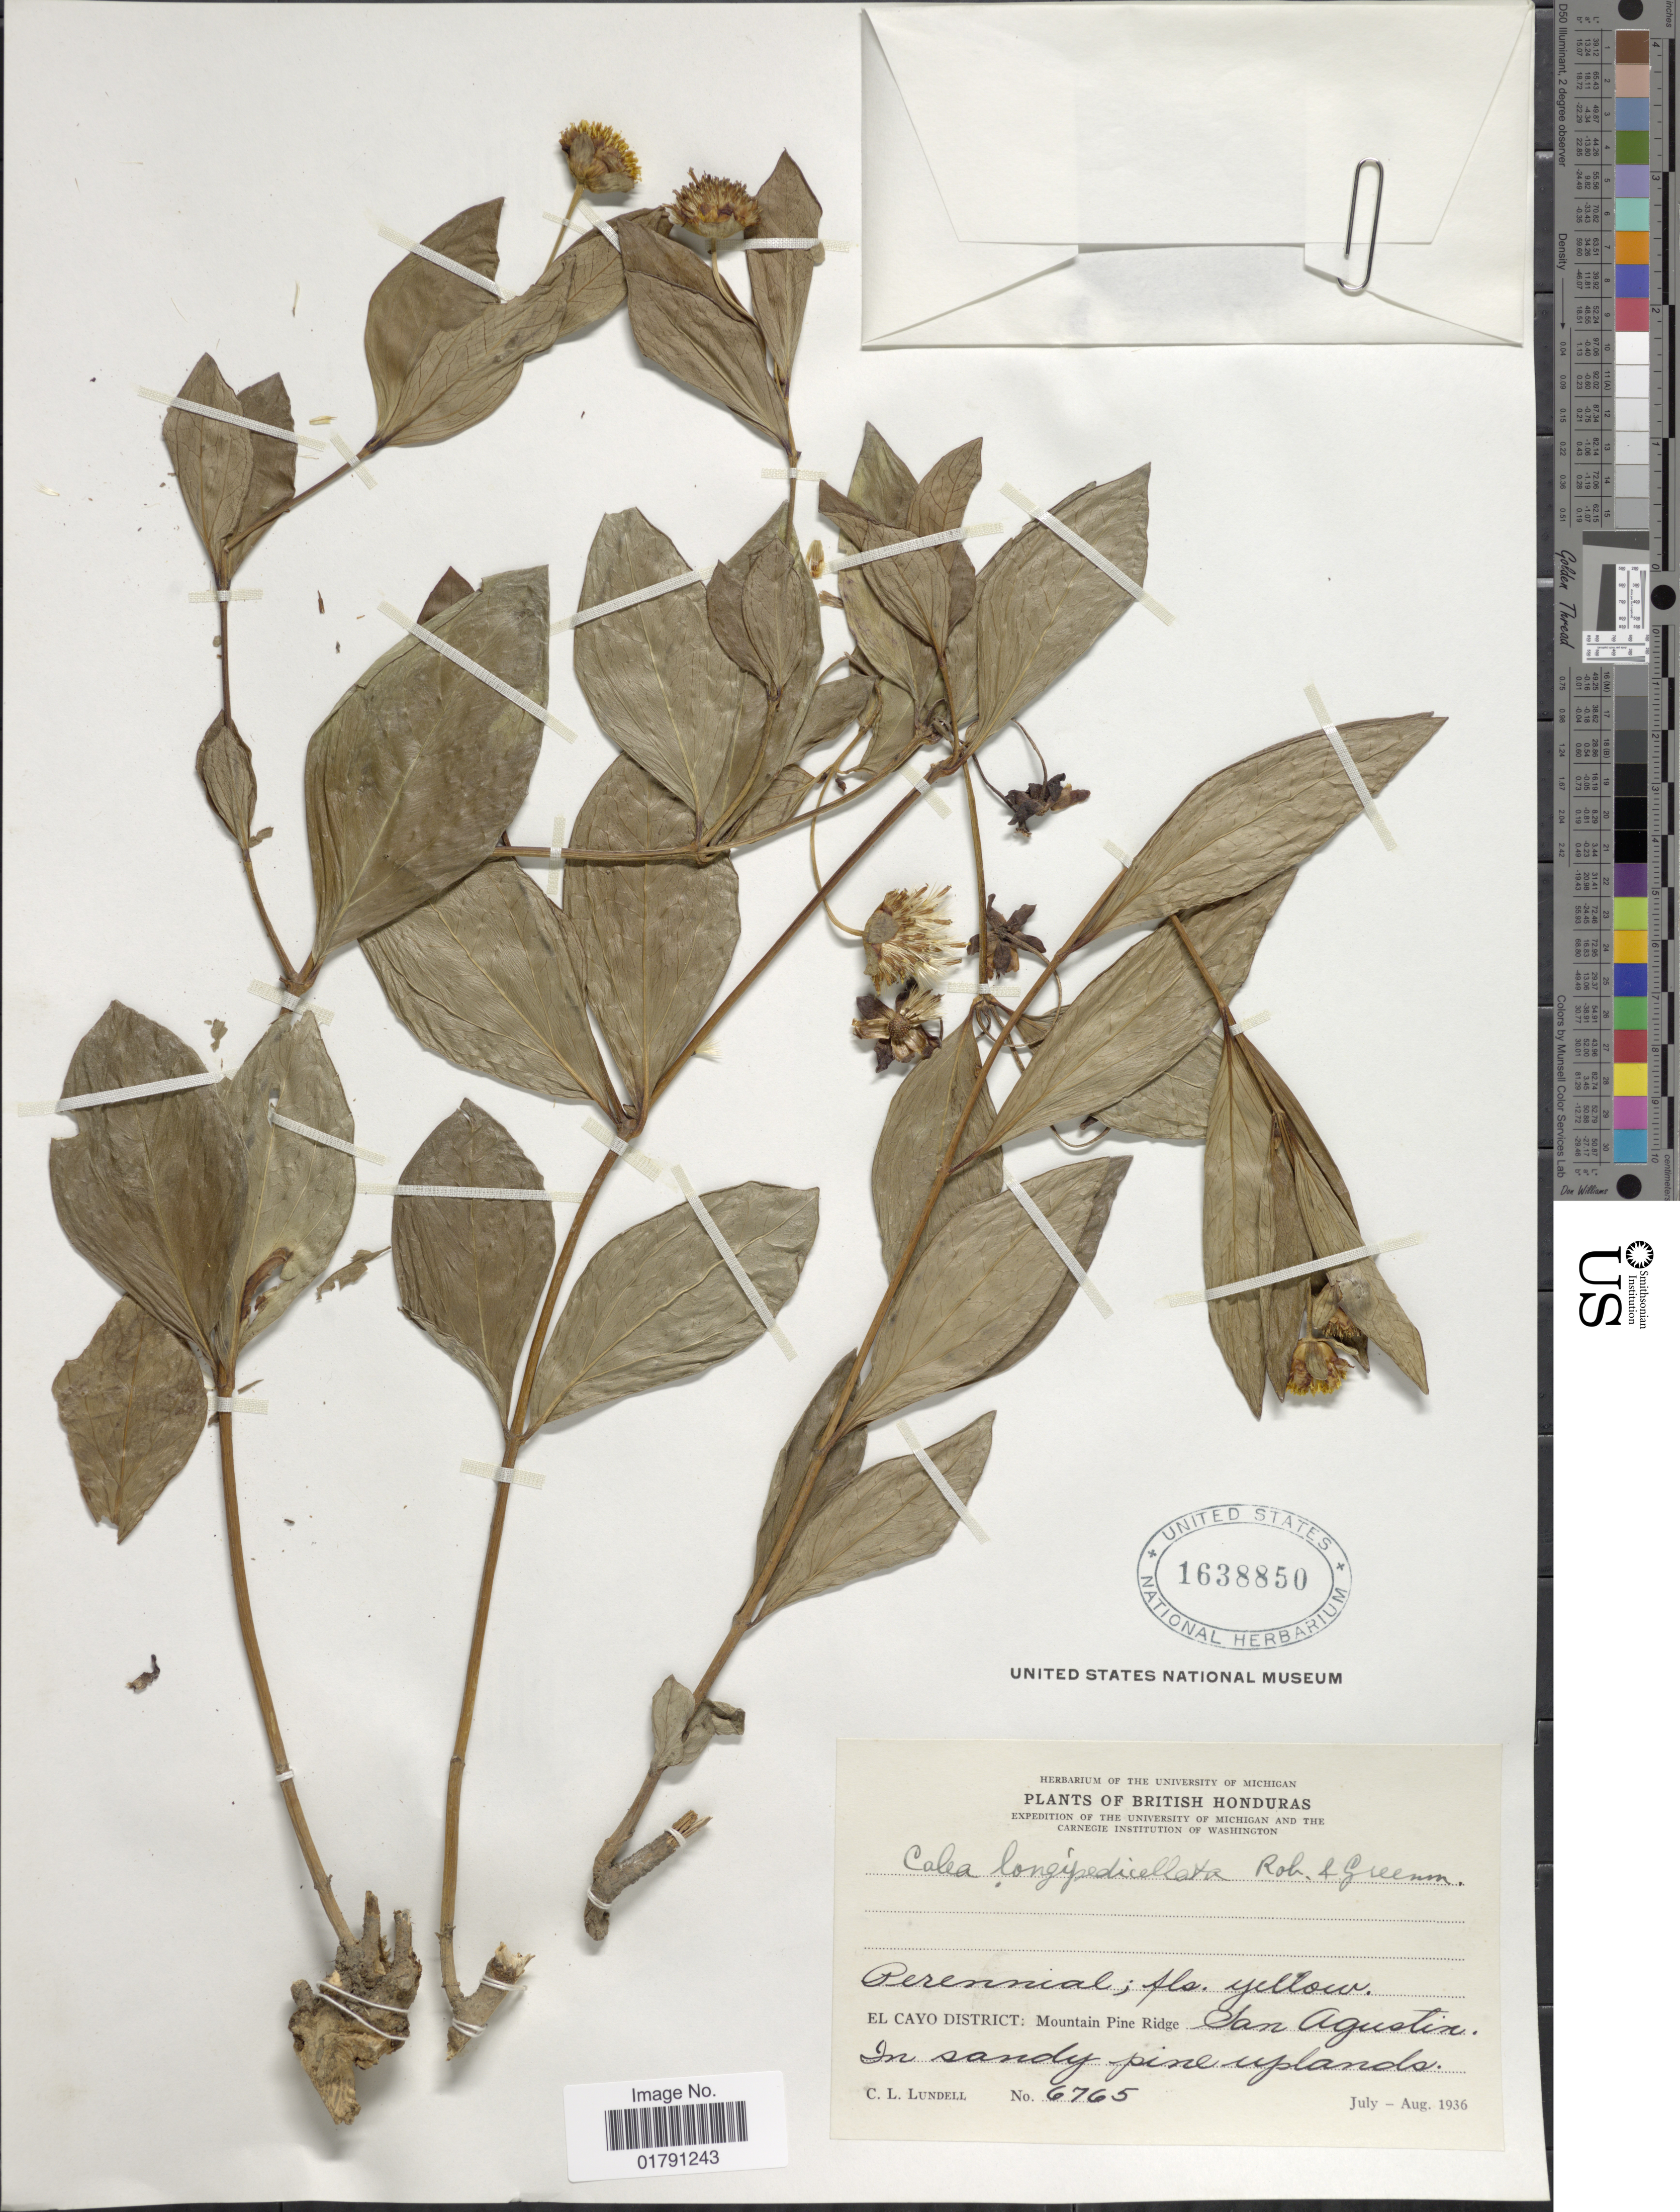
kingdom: Plantae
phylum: Tracheophyta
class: Magnoliopsida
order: Asterales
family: Asteraceae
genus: Calea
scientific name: Calea longipedicellata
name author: B.L. Rob. & Greenm.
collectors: C. L. Lundell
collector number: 6765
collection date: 1936-07/1936-08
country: Belize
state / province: Cayo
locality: British Honduras, Mountain Pine Ridge, San Agustin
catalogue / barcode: US 1638850